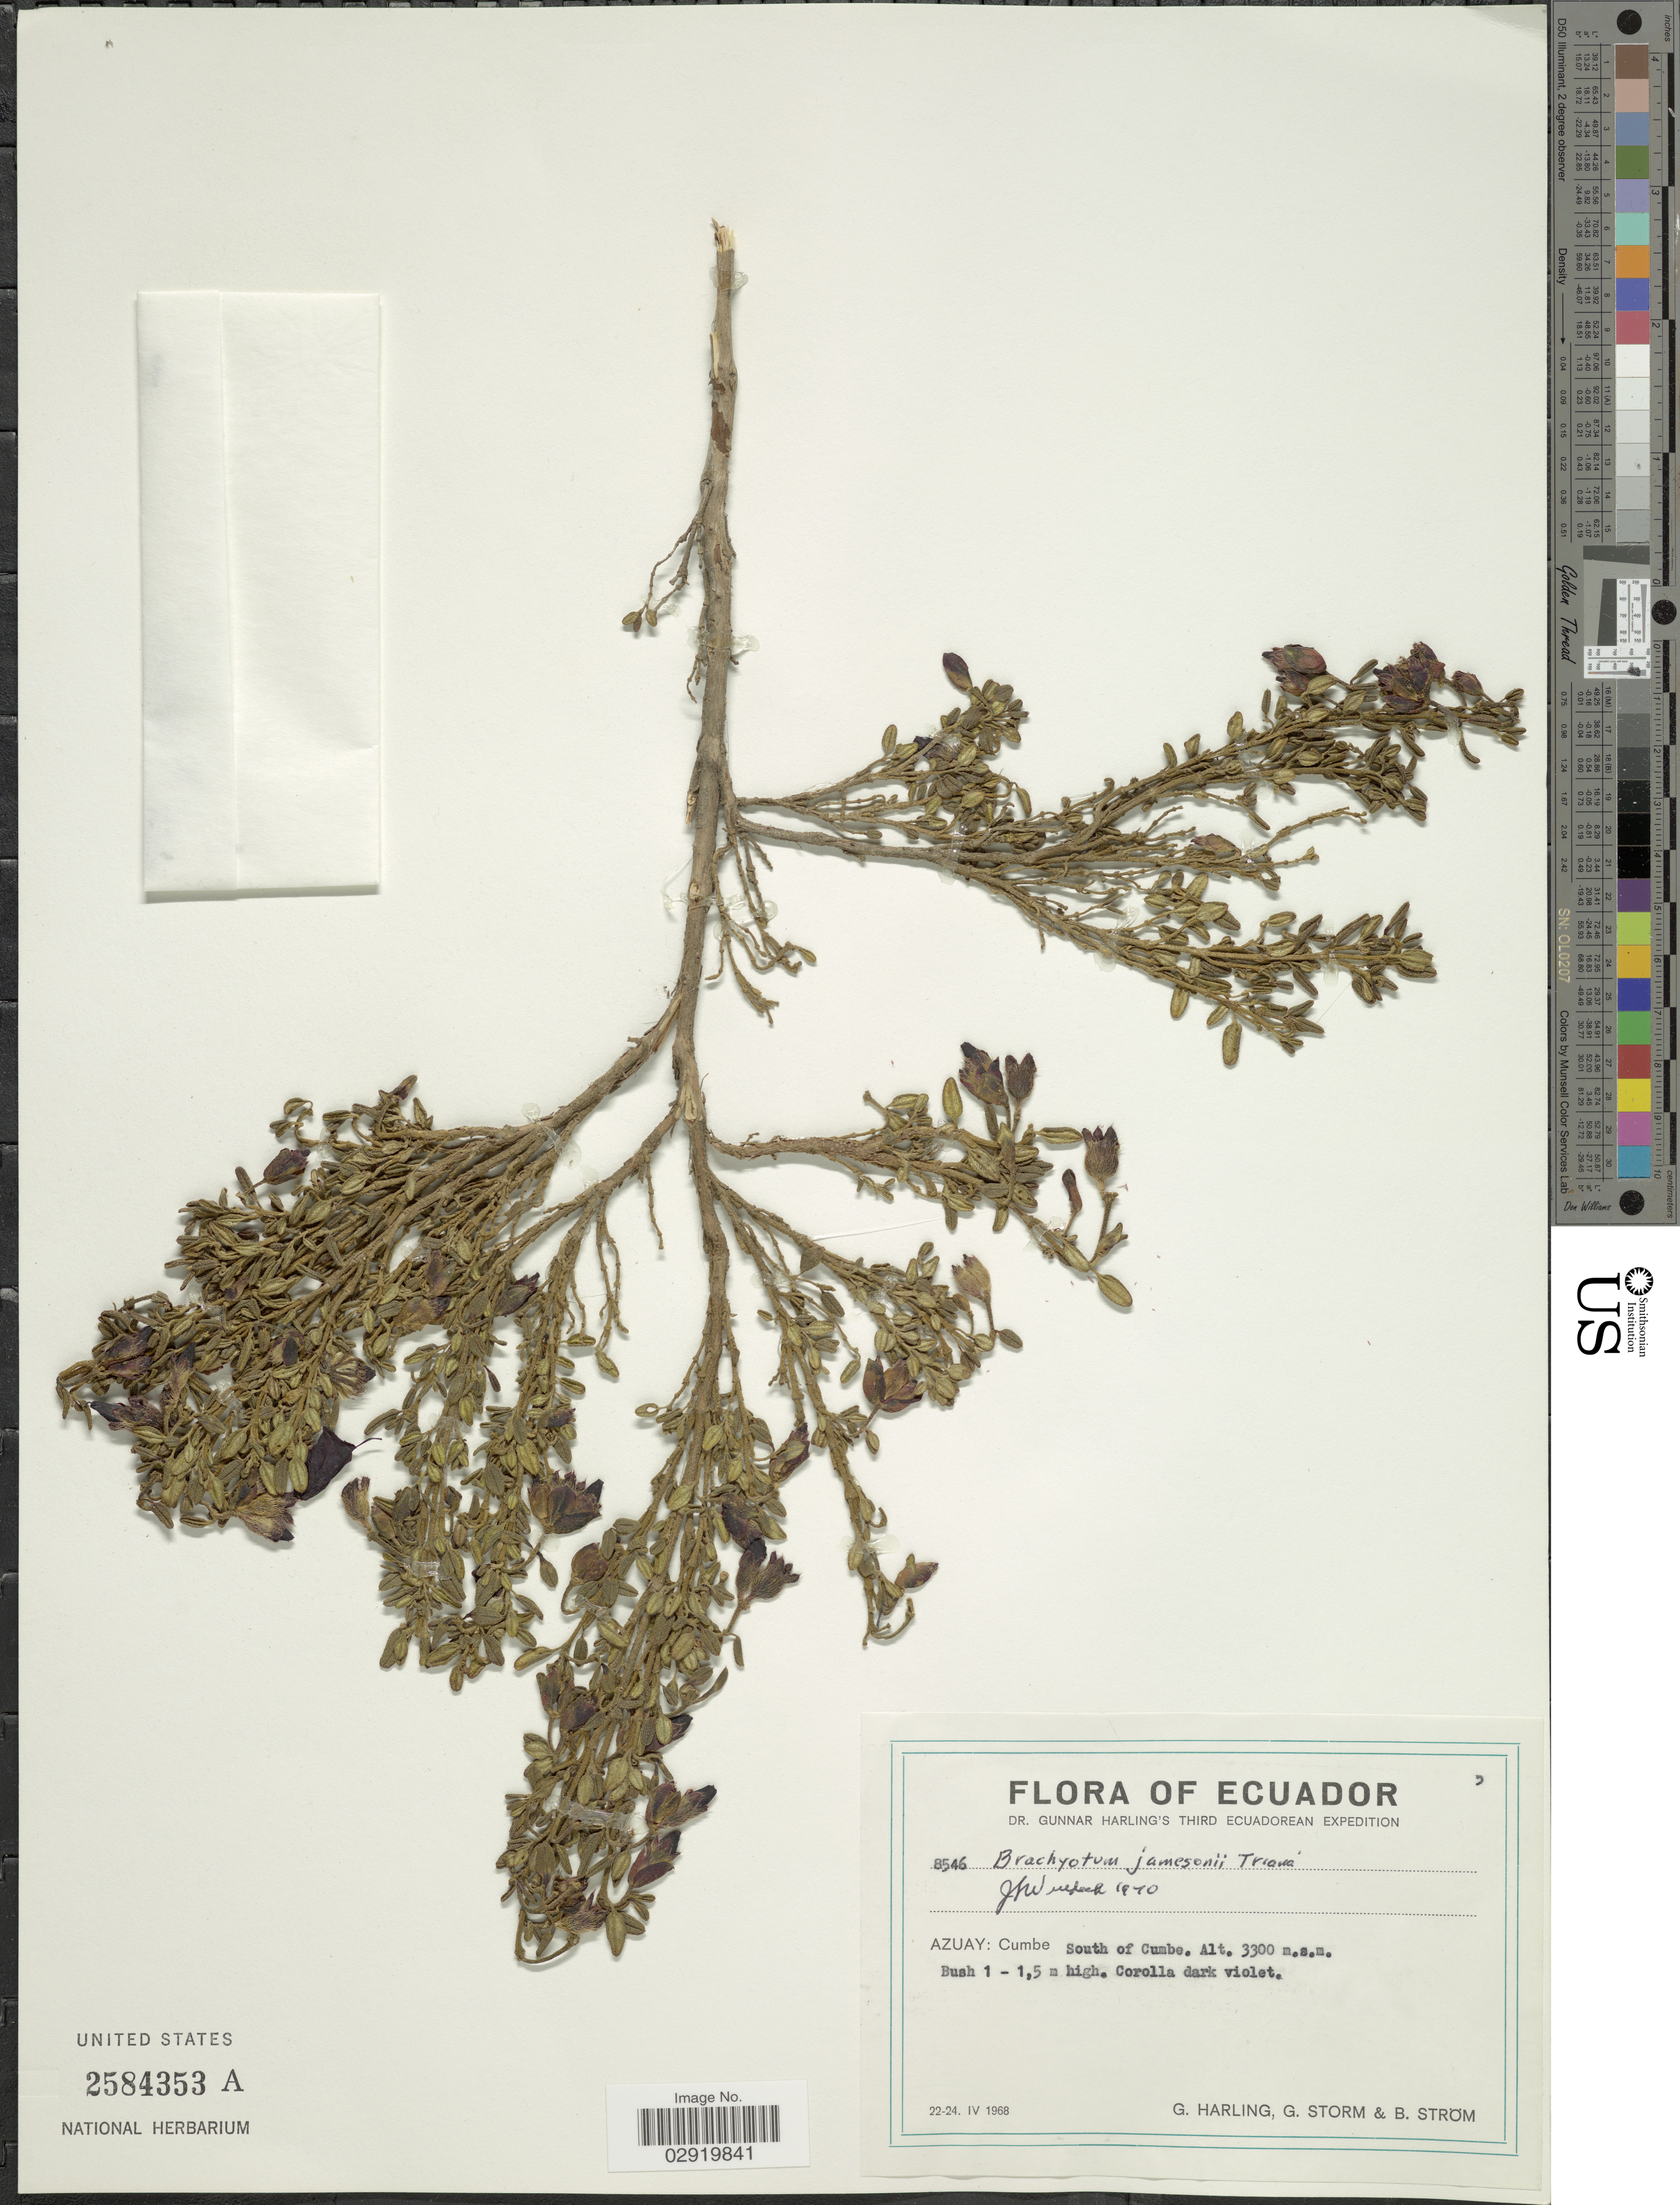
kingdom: Plantae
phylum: Tracheophyta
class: Magnoliopsida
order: Myrtales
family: Melastomataceae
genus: Brachyotum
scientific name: Brachyotum jamesonii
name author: Triana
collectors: G. Harling, G. Storm & B. Ström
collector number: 8546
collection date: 1968-04-22/1968-04-24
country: Ecuador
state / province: Azuay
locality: Cumbe. South of Cumbe.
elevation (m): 3300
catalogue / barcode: US 2584353A